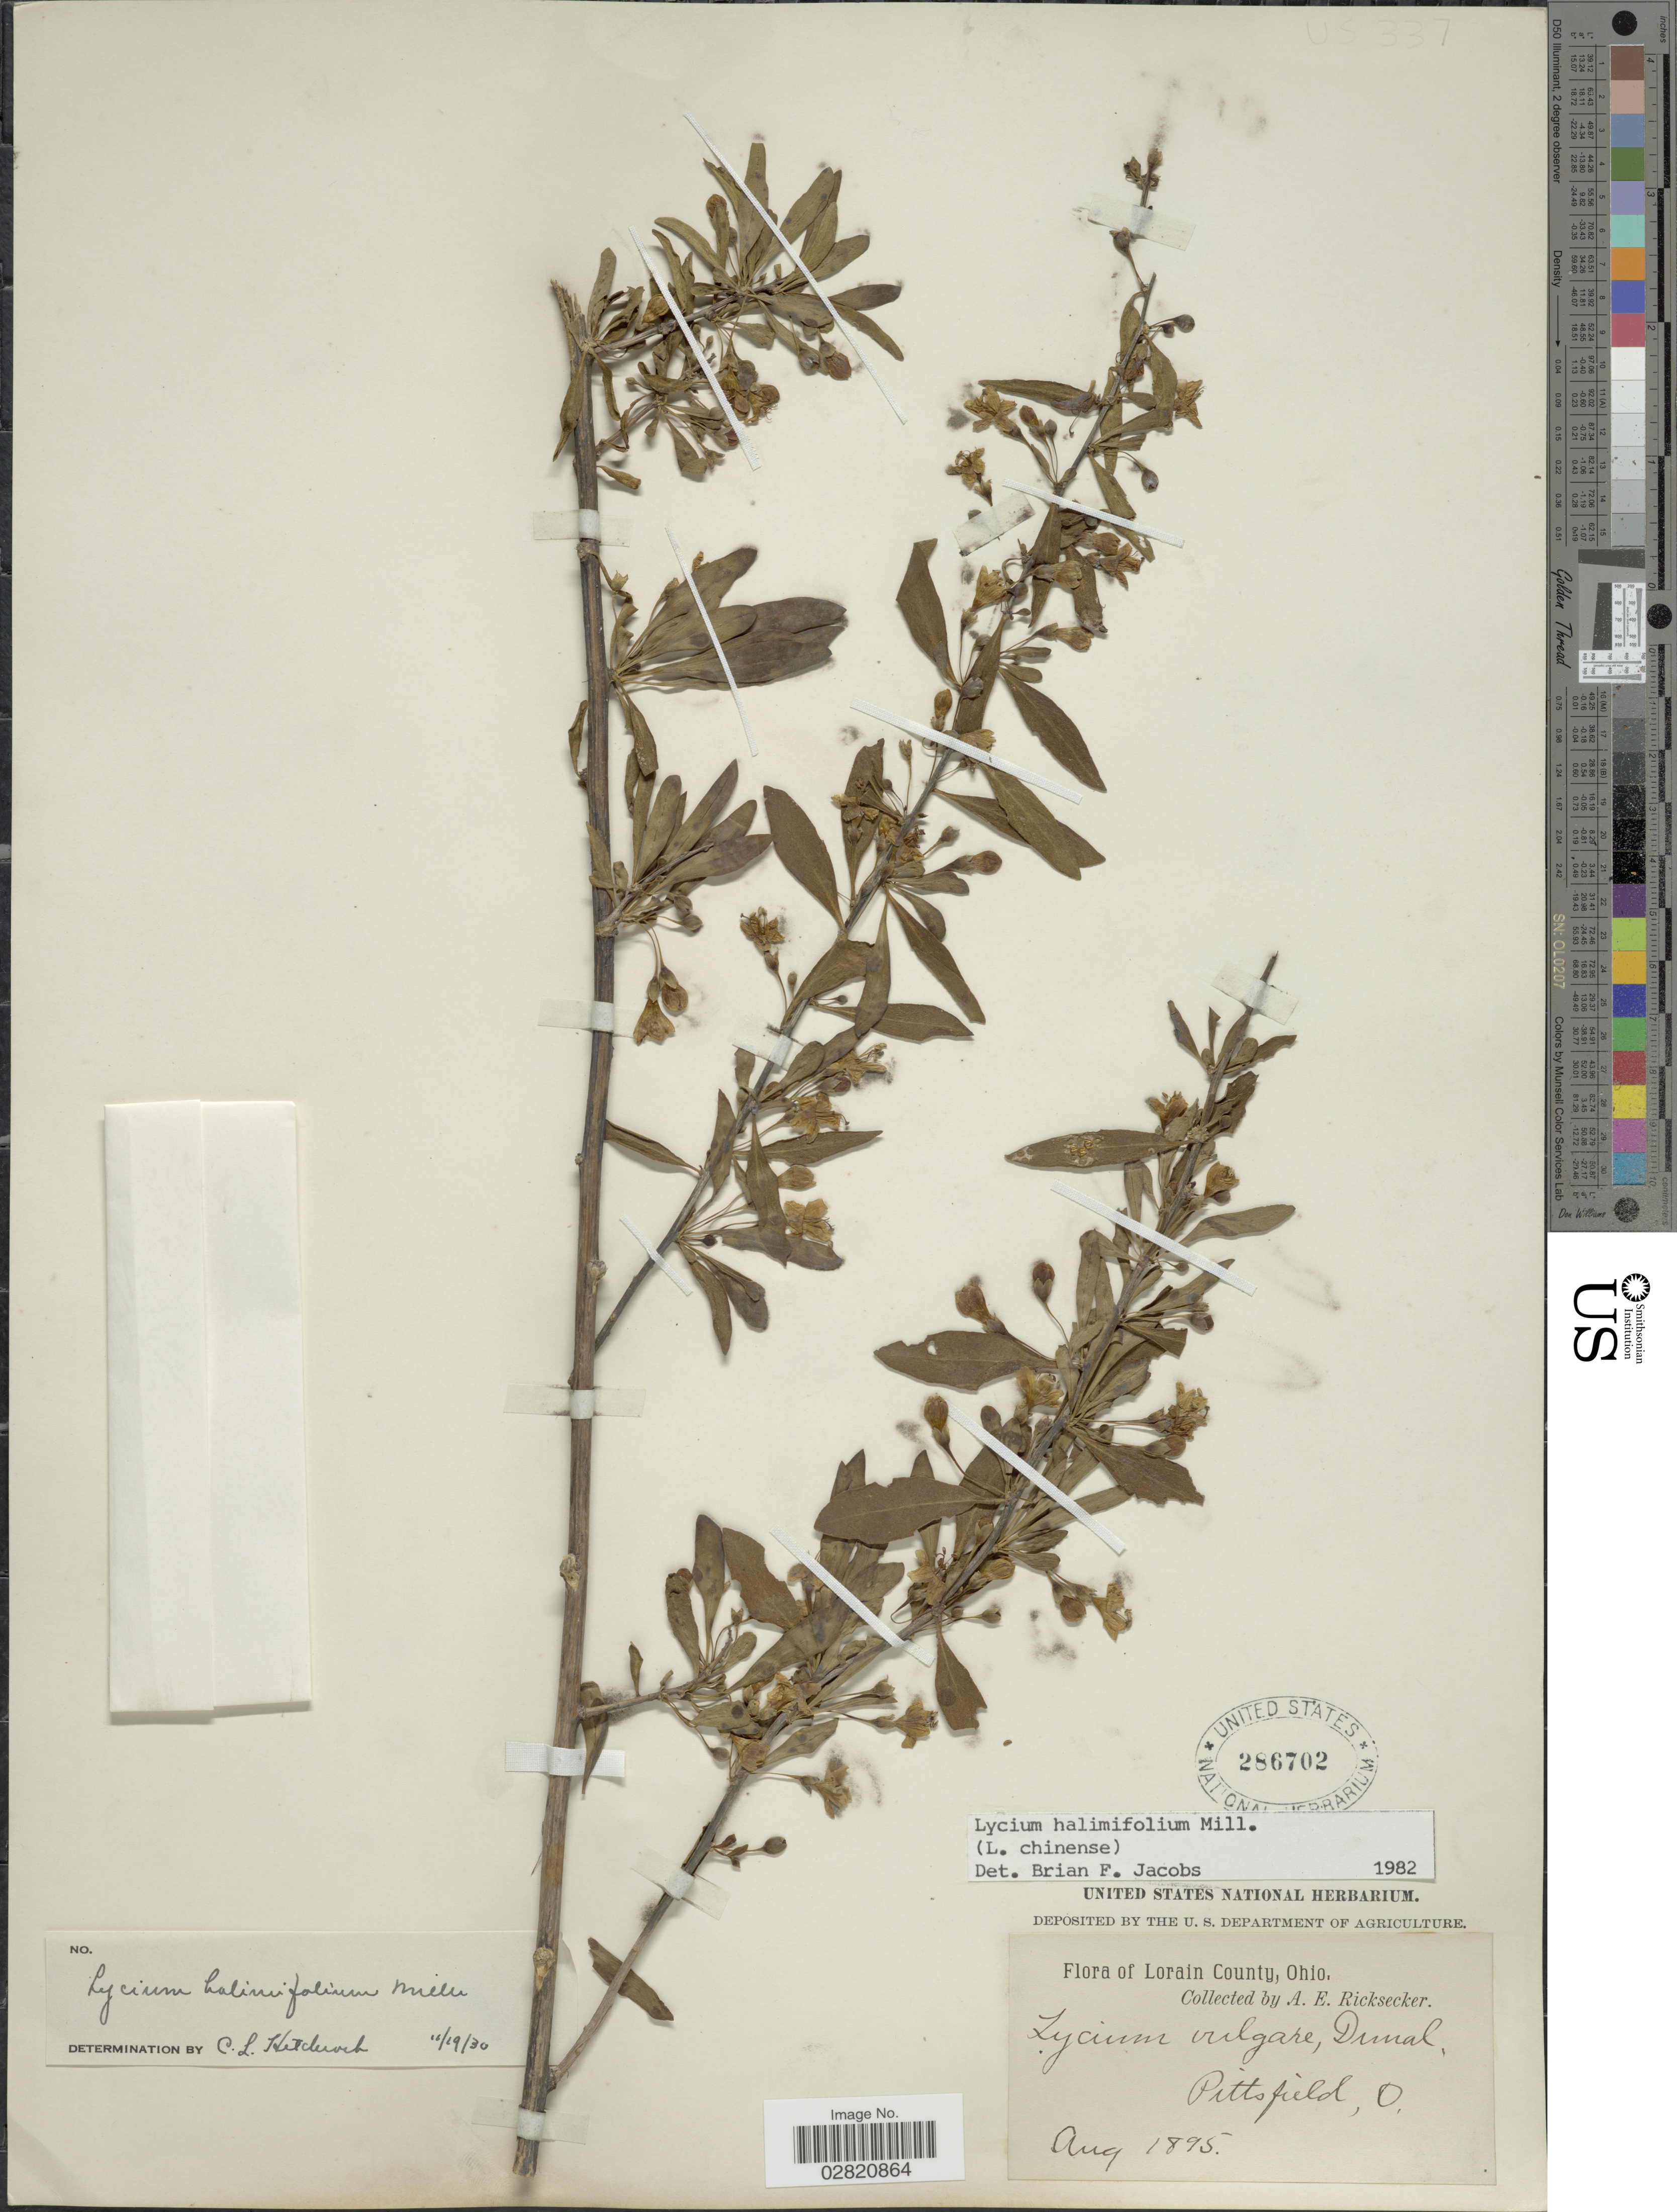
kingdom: Plantae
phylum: Tracheophyta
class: Magnoliopsida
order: Solanales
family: Solanaceae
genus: Lycium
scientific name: Lycium barbarum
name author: L.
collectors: A. E. Ricksecker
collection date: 1895-08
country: United States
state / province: Ohio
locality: Lorain County. Pittsfield.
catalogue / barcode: US 286702